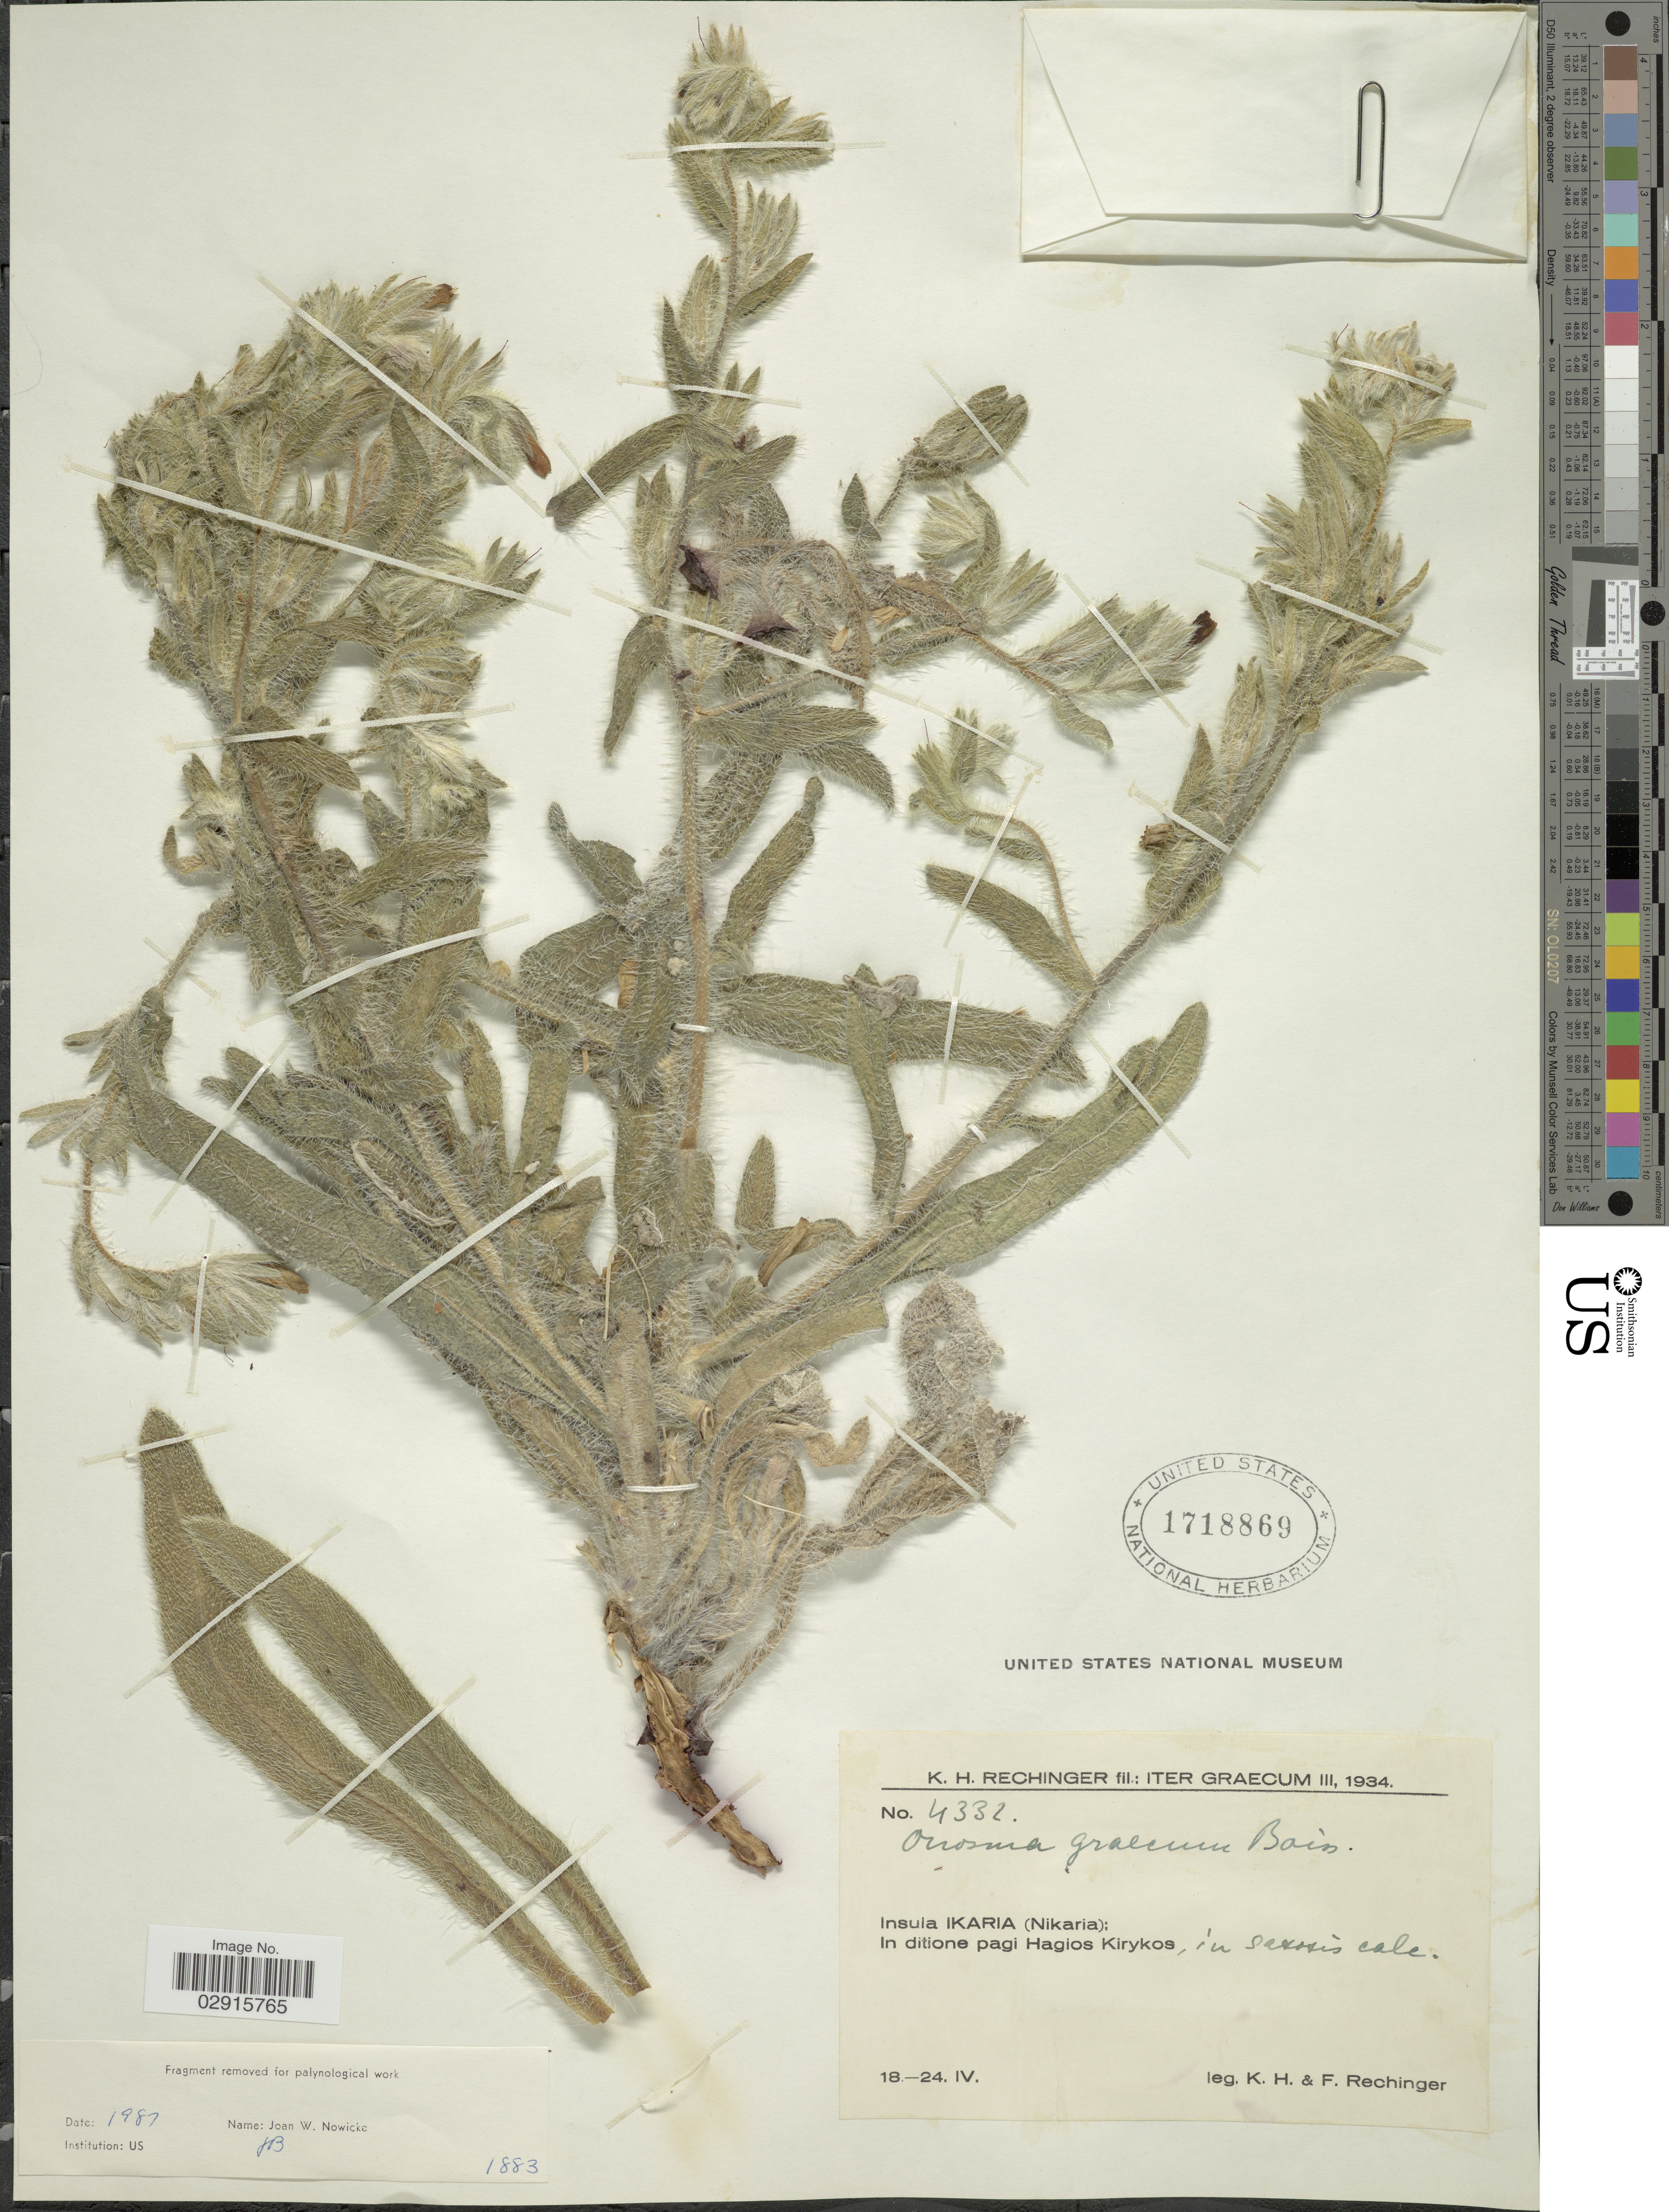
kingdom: Plantae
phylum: Tracheophyta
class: Magnoliopsida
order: Boraginales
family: Boraginaceae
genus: Onosma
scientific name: Onosma graeca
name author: Boiss.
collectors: K. H. Rechinger & F. Rechinger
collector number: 4332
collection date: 1934-04-18/1934-04-24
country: Greece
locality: Iter Graecum. Insula Ikaria (Nikaria): In ditione pagi Hagios Kirykos, in saxosis calc.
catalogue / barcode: US 1718869